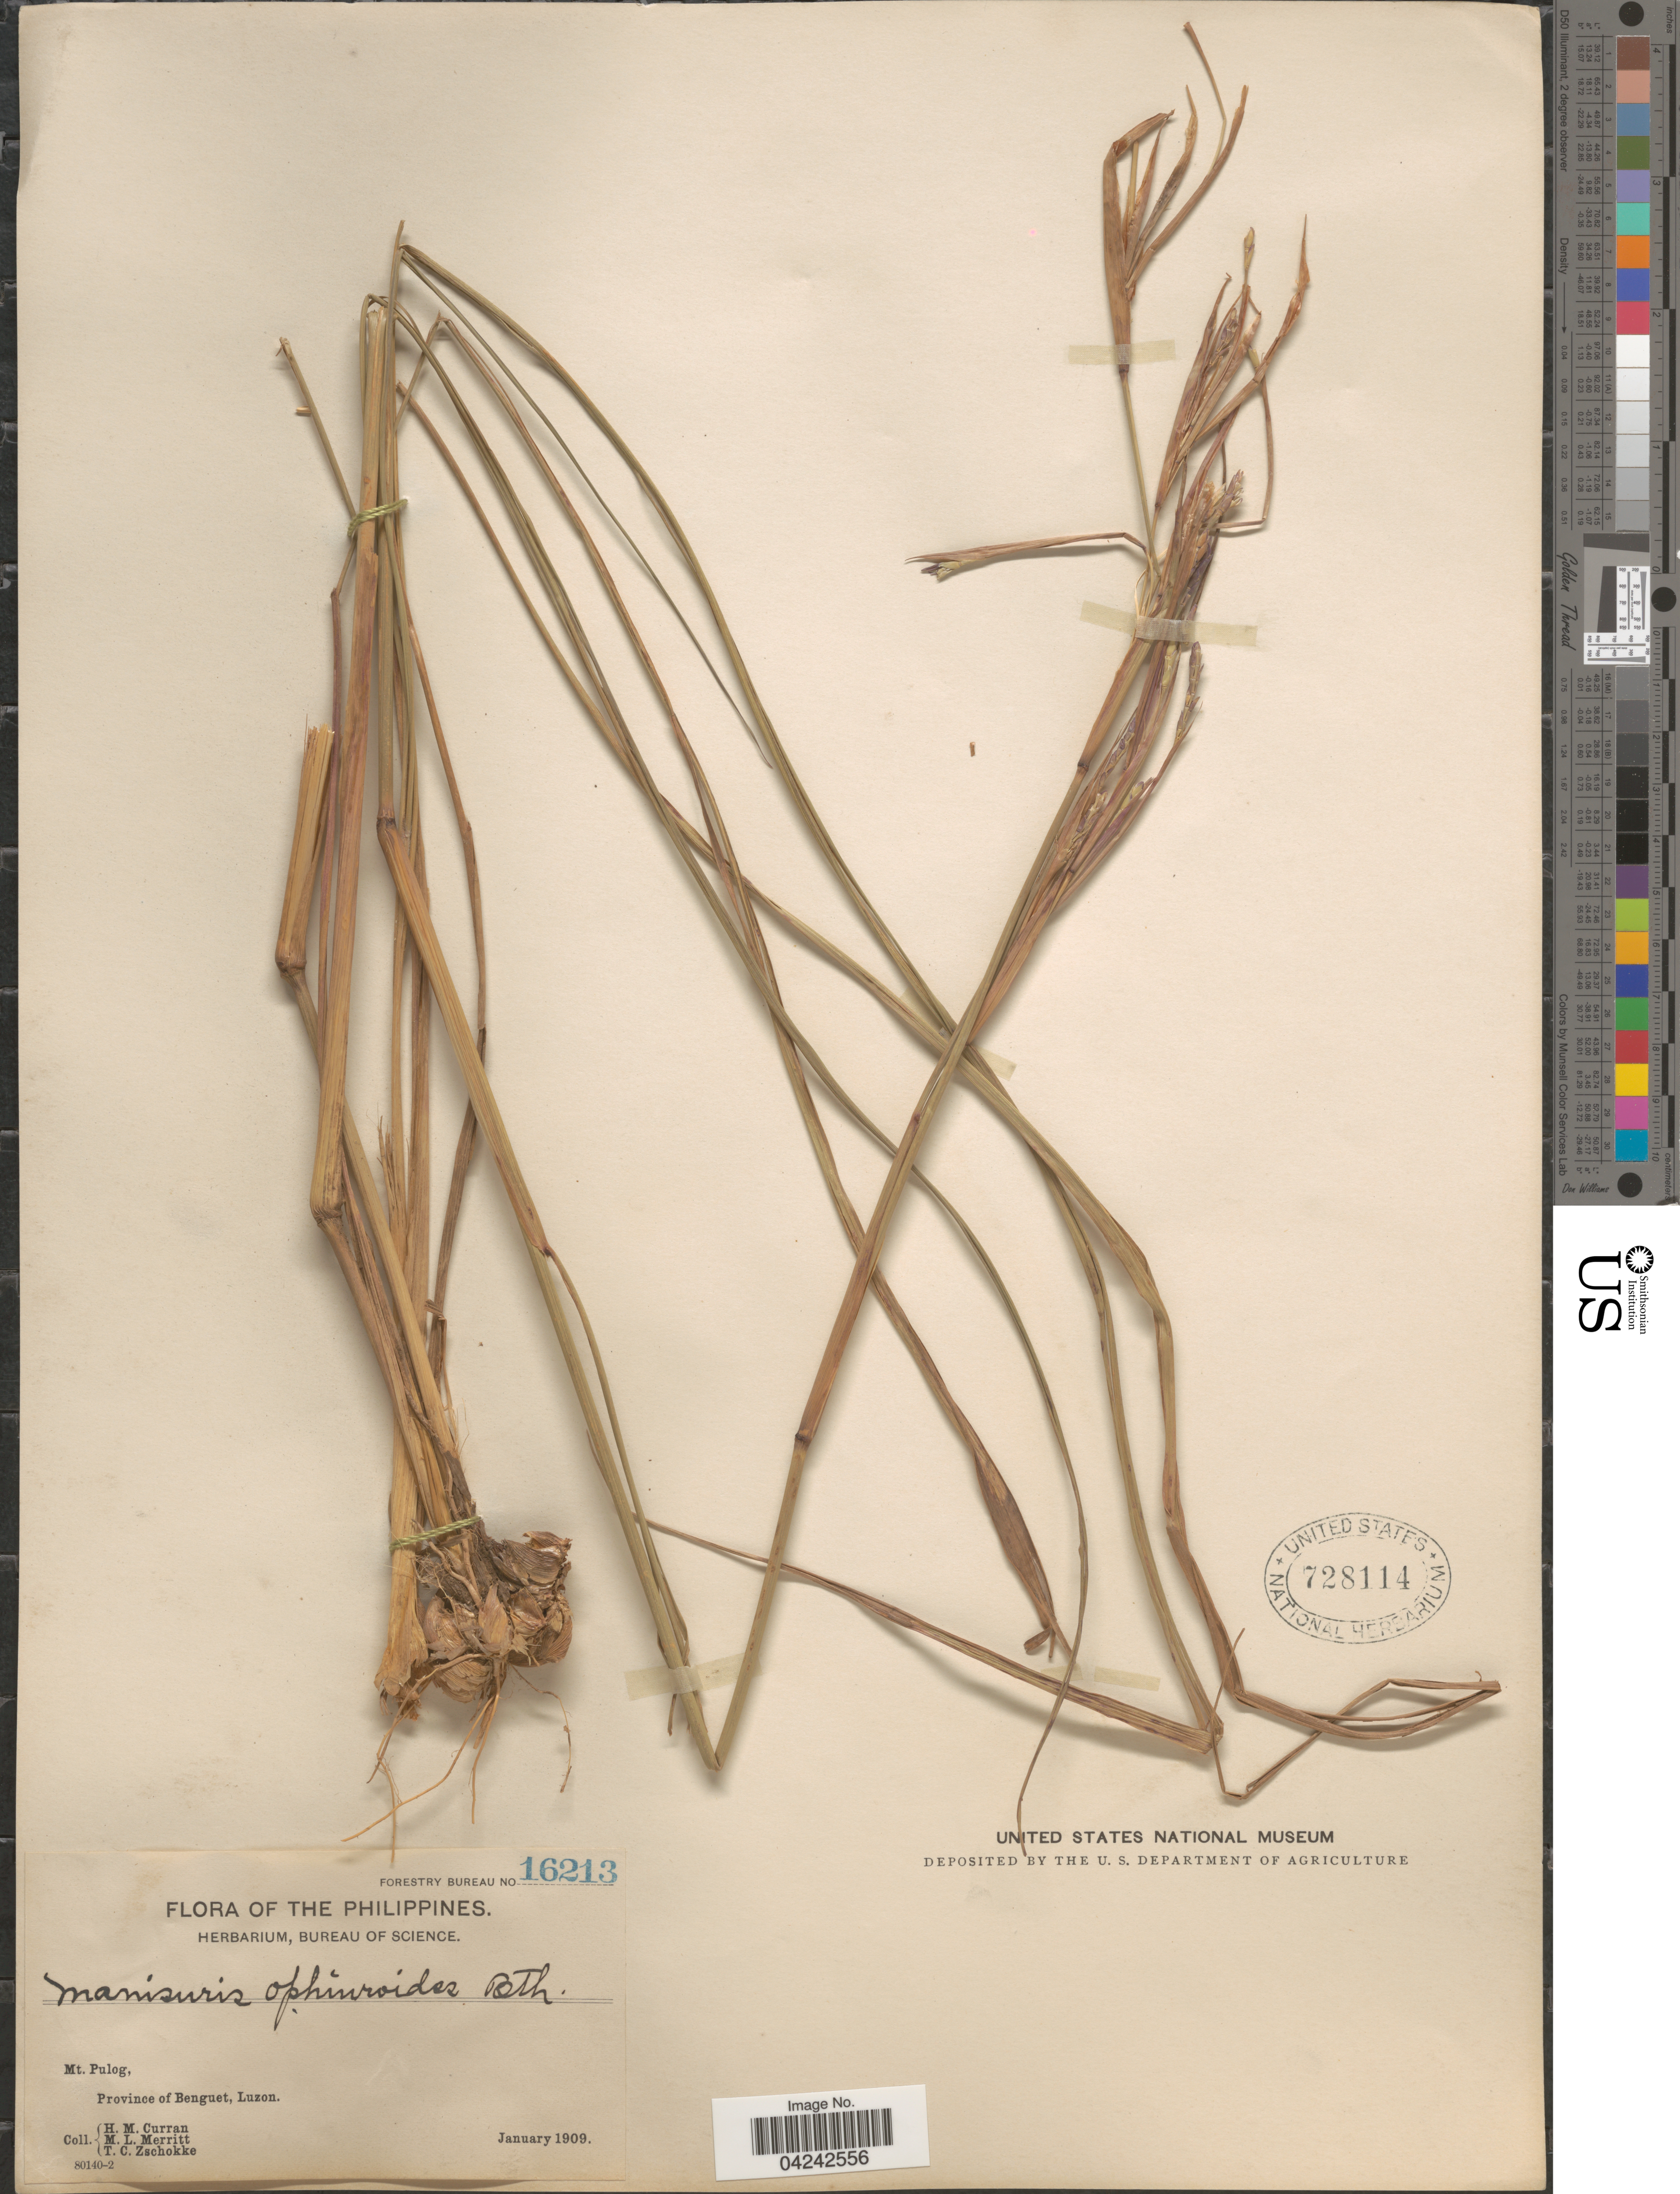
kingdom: Plantae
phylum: Tracheophyta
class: Liliopsida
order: Poales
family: Poaceae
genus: Rottboellia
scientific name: Rottboellia rottboellioides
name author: (R. Br.) Druce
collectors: H. M. Curran, M. L. Merritt & T. C. Zschokke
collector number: Forestry Bureau 16213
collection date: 1909-01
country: Philippines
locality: Mt. Pulog, Province of Benguet, Luzon.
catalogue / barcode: US 728114